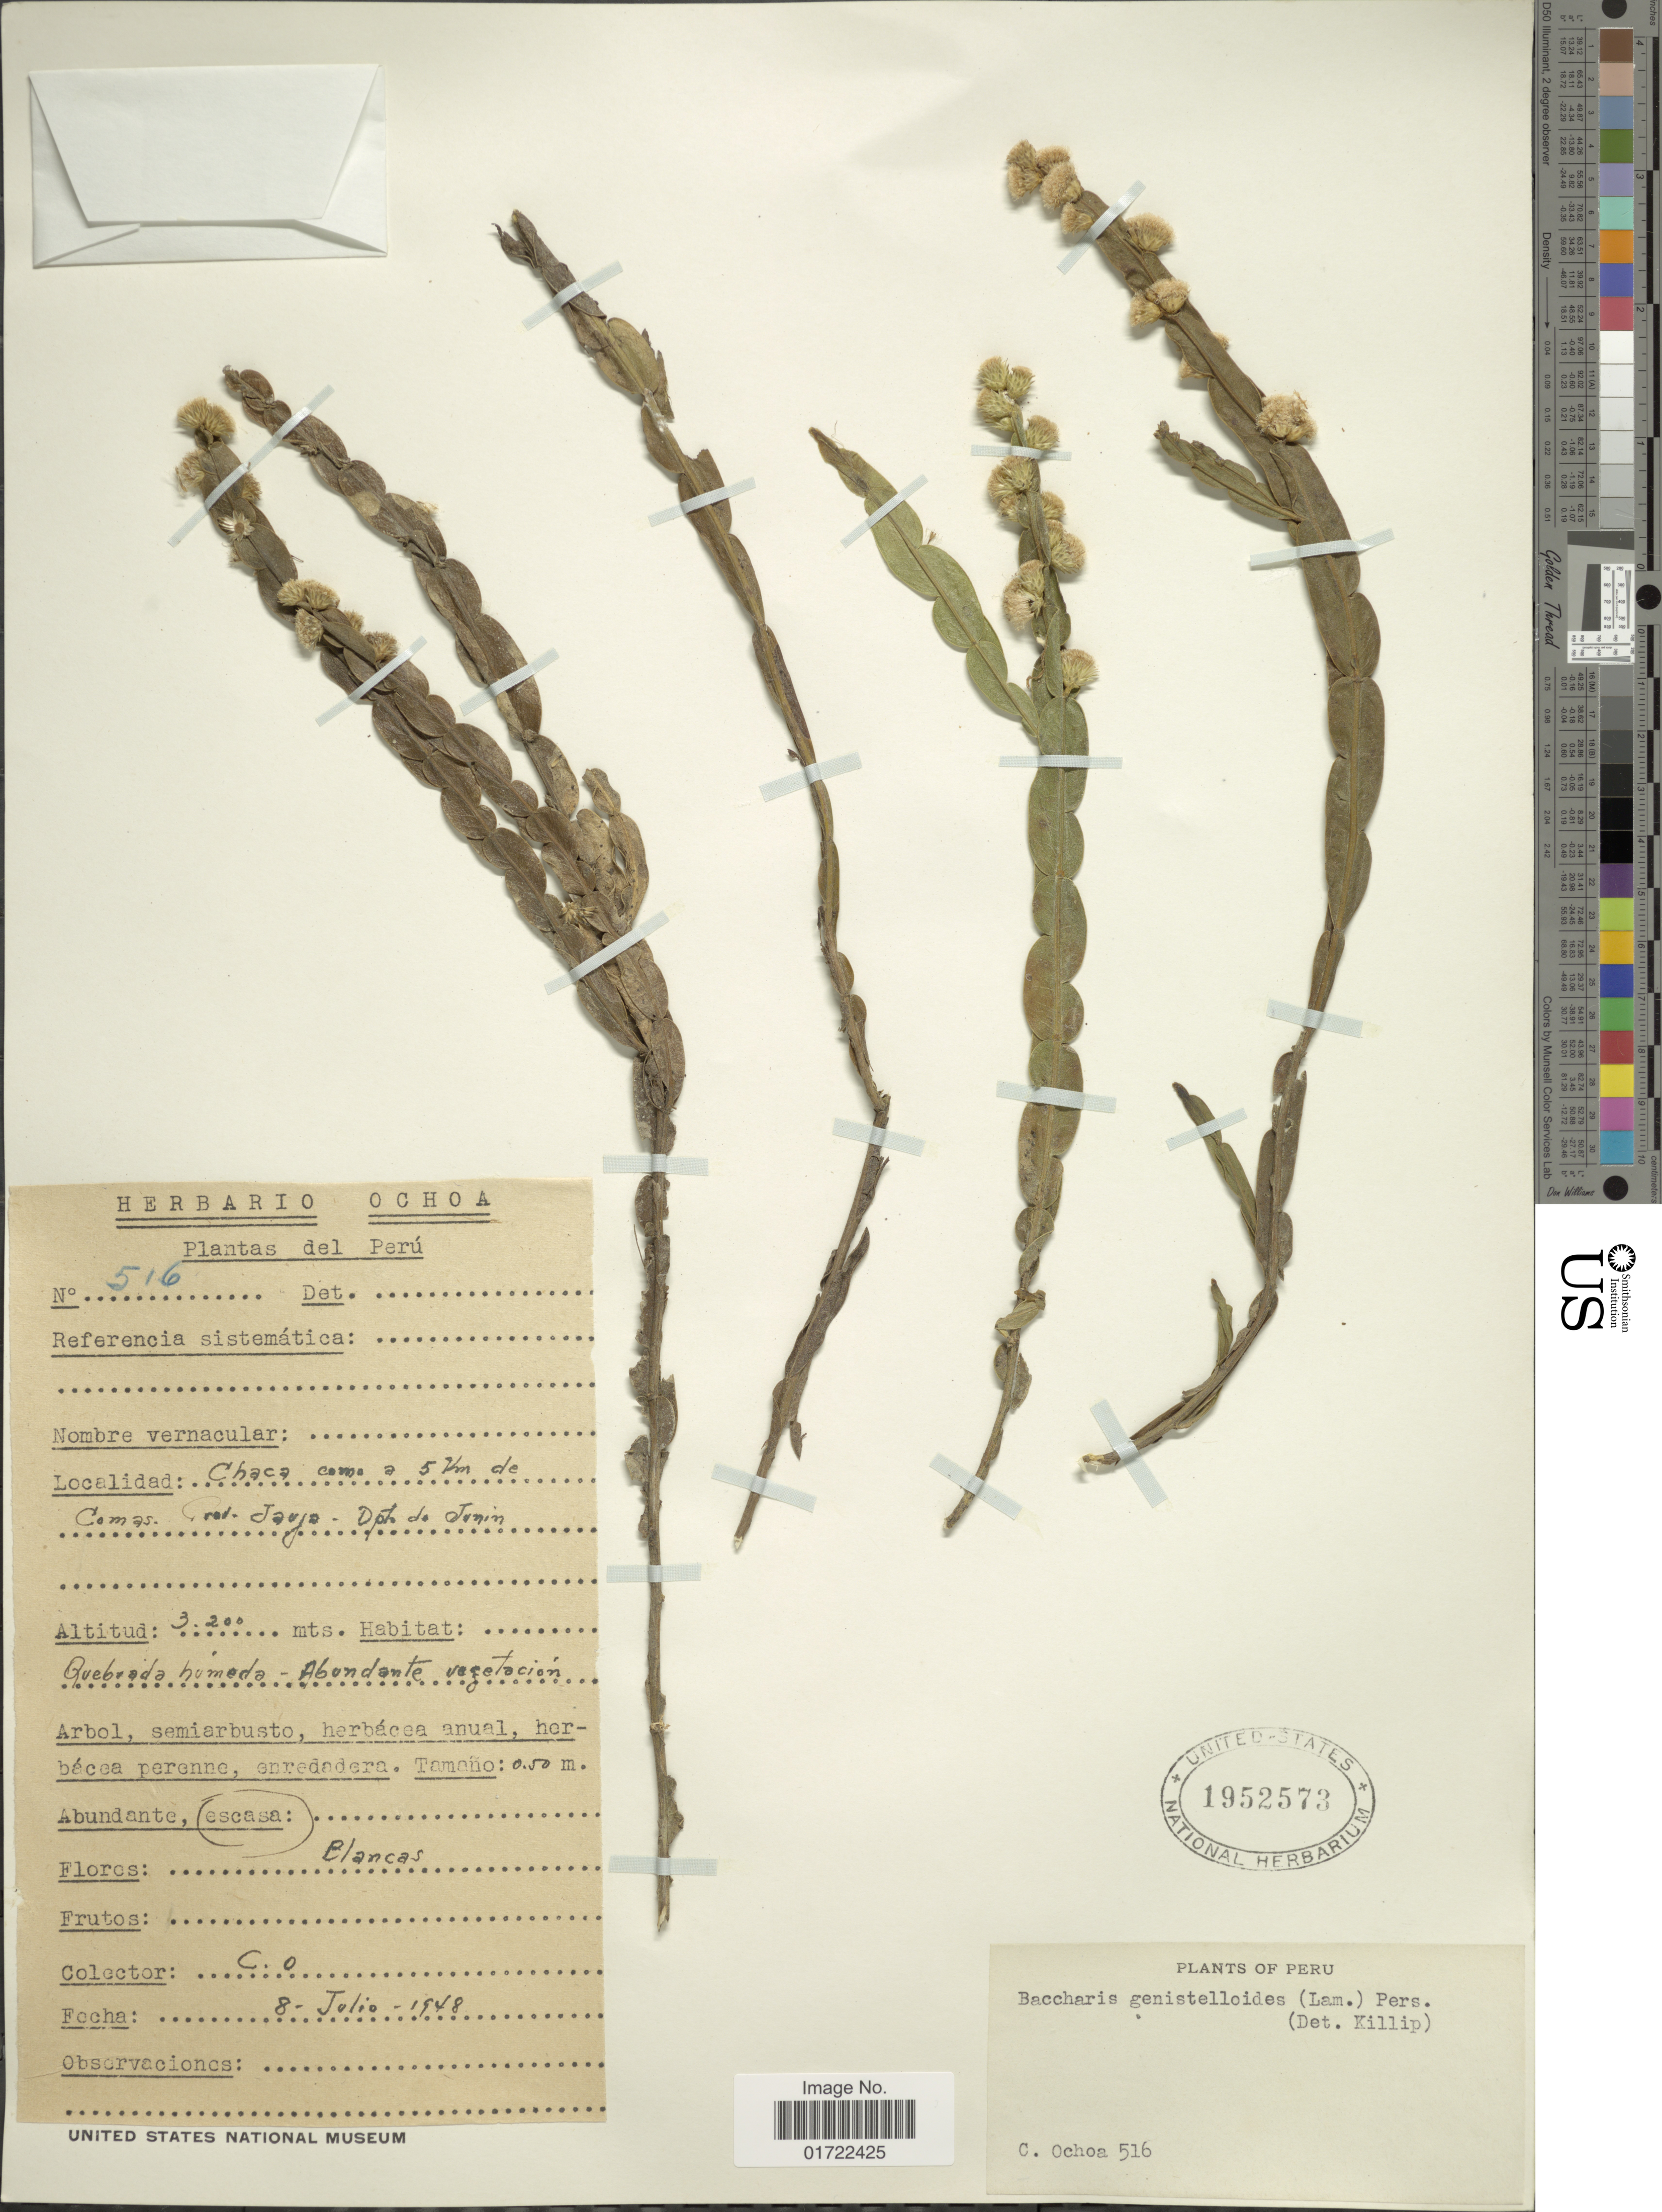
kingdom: Plantae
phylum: Tracheophyta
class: Magnoliopsida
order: Asterales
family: Asteraceae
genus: Baccharis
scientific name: Baccharis genistelloides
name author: (Lam.) Pers.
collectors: C. Ochoa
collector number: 516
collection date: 1948-07-08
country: Peru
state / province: Junín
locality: Chaca como a 5 km. de Comas, Prov. Jauja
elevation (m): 3200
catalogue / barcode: US 1952573